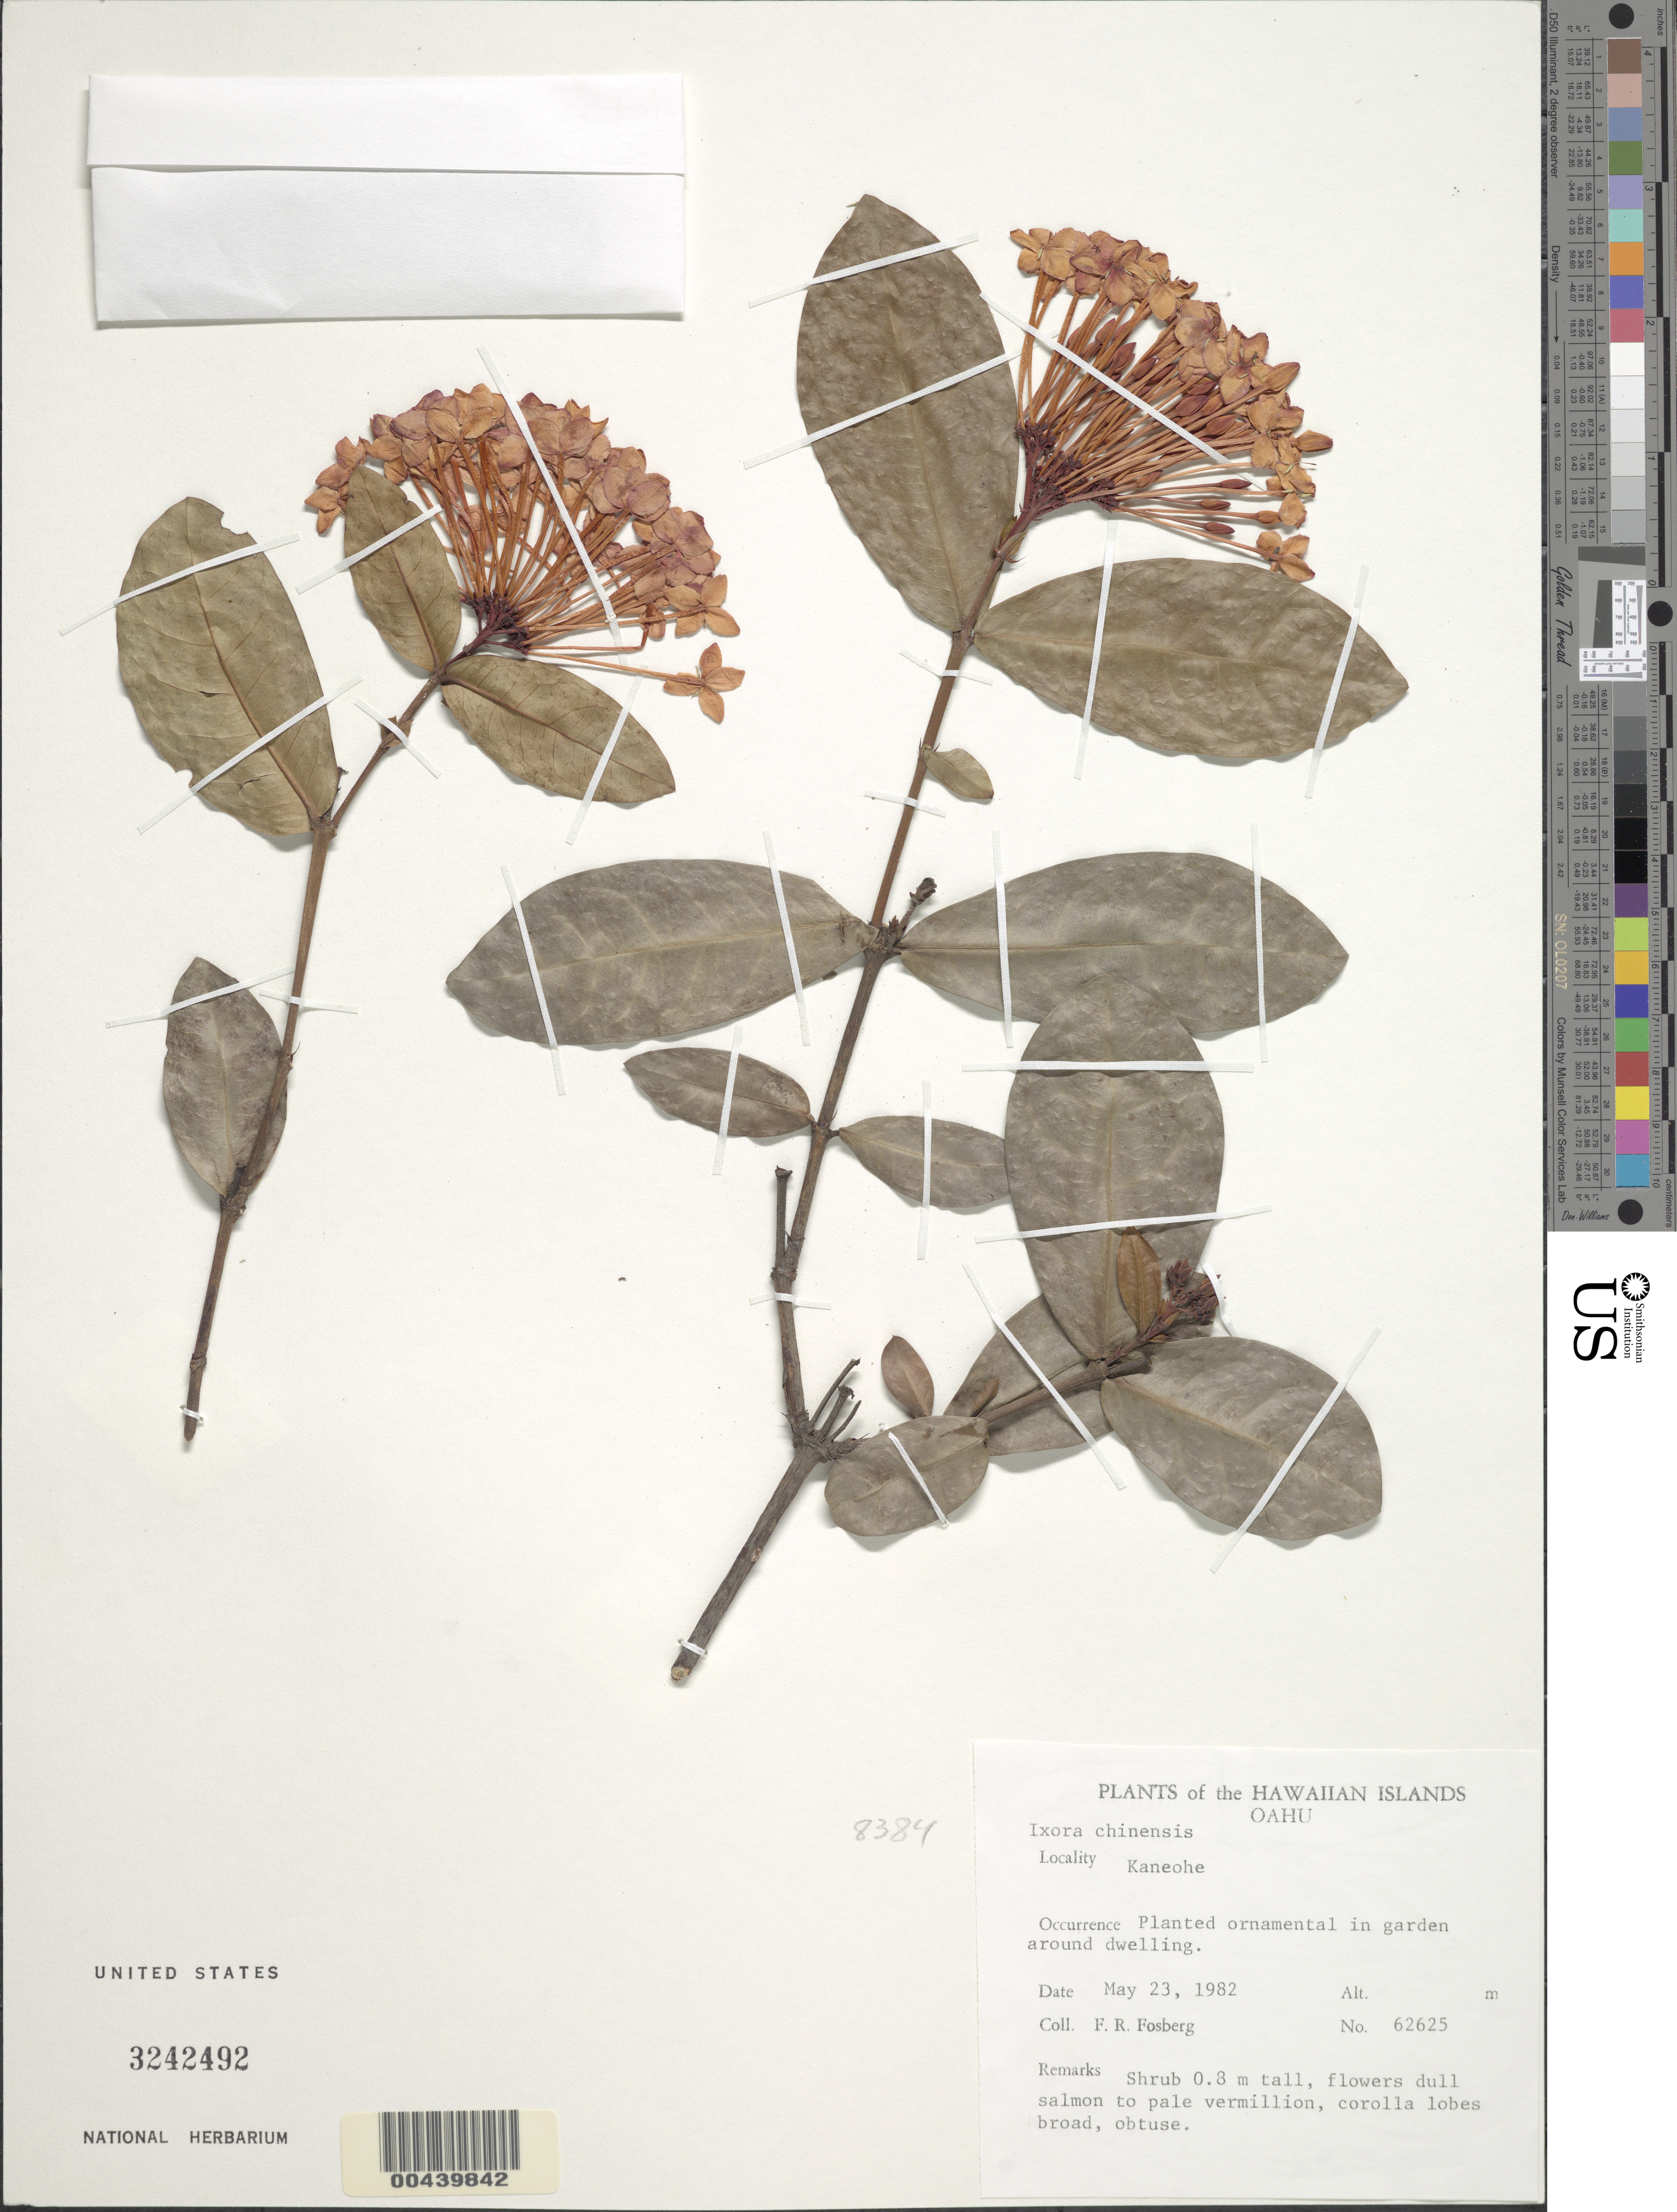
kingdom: Plantae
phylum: Tracheophyta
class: Magnoliopsida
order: Gentianales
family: Rubiaceae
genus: Ixora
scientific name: Ixora chinensis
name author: Lam.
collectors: F. R. Fosberg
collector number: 62625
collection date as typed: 23 May 1982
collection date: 1982-05-23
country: United States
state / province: Hawaii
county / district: Honolulu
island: Oahu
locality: Kaneohe, Planted ornamental in garden around dwelling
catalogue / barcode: US 3242492